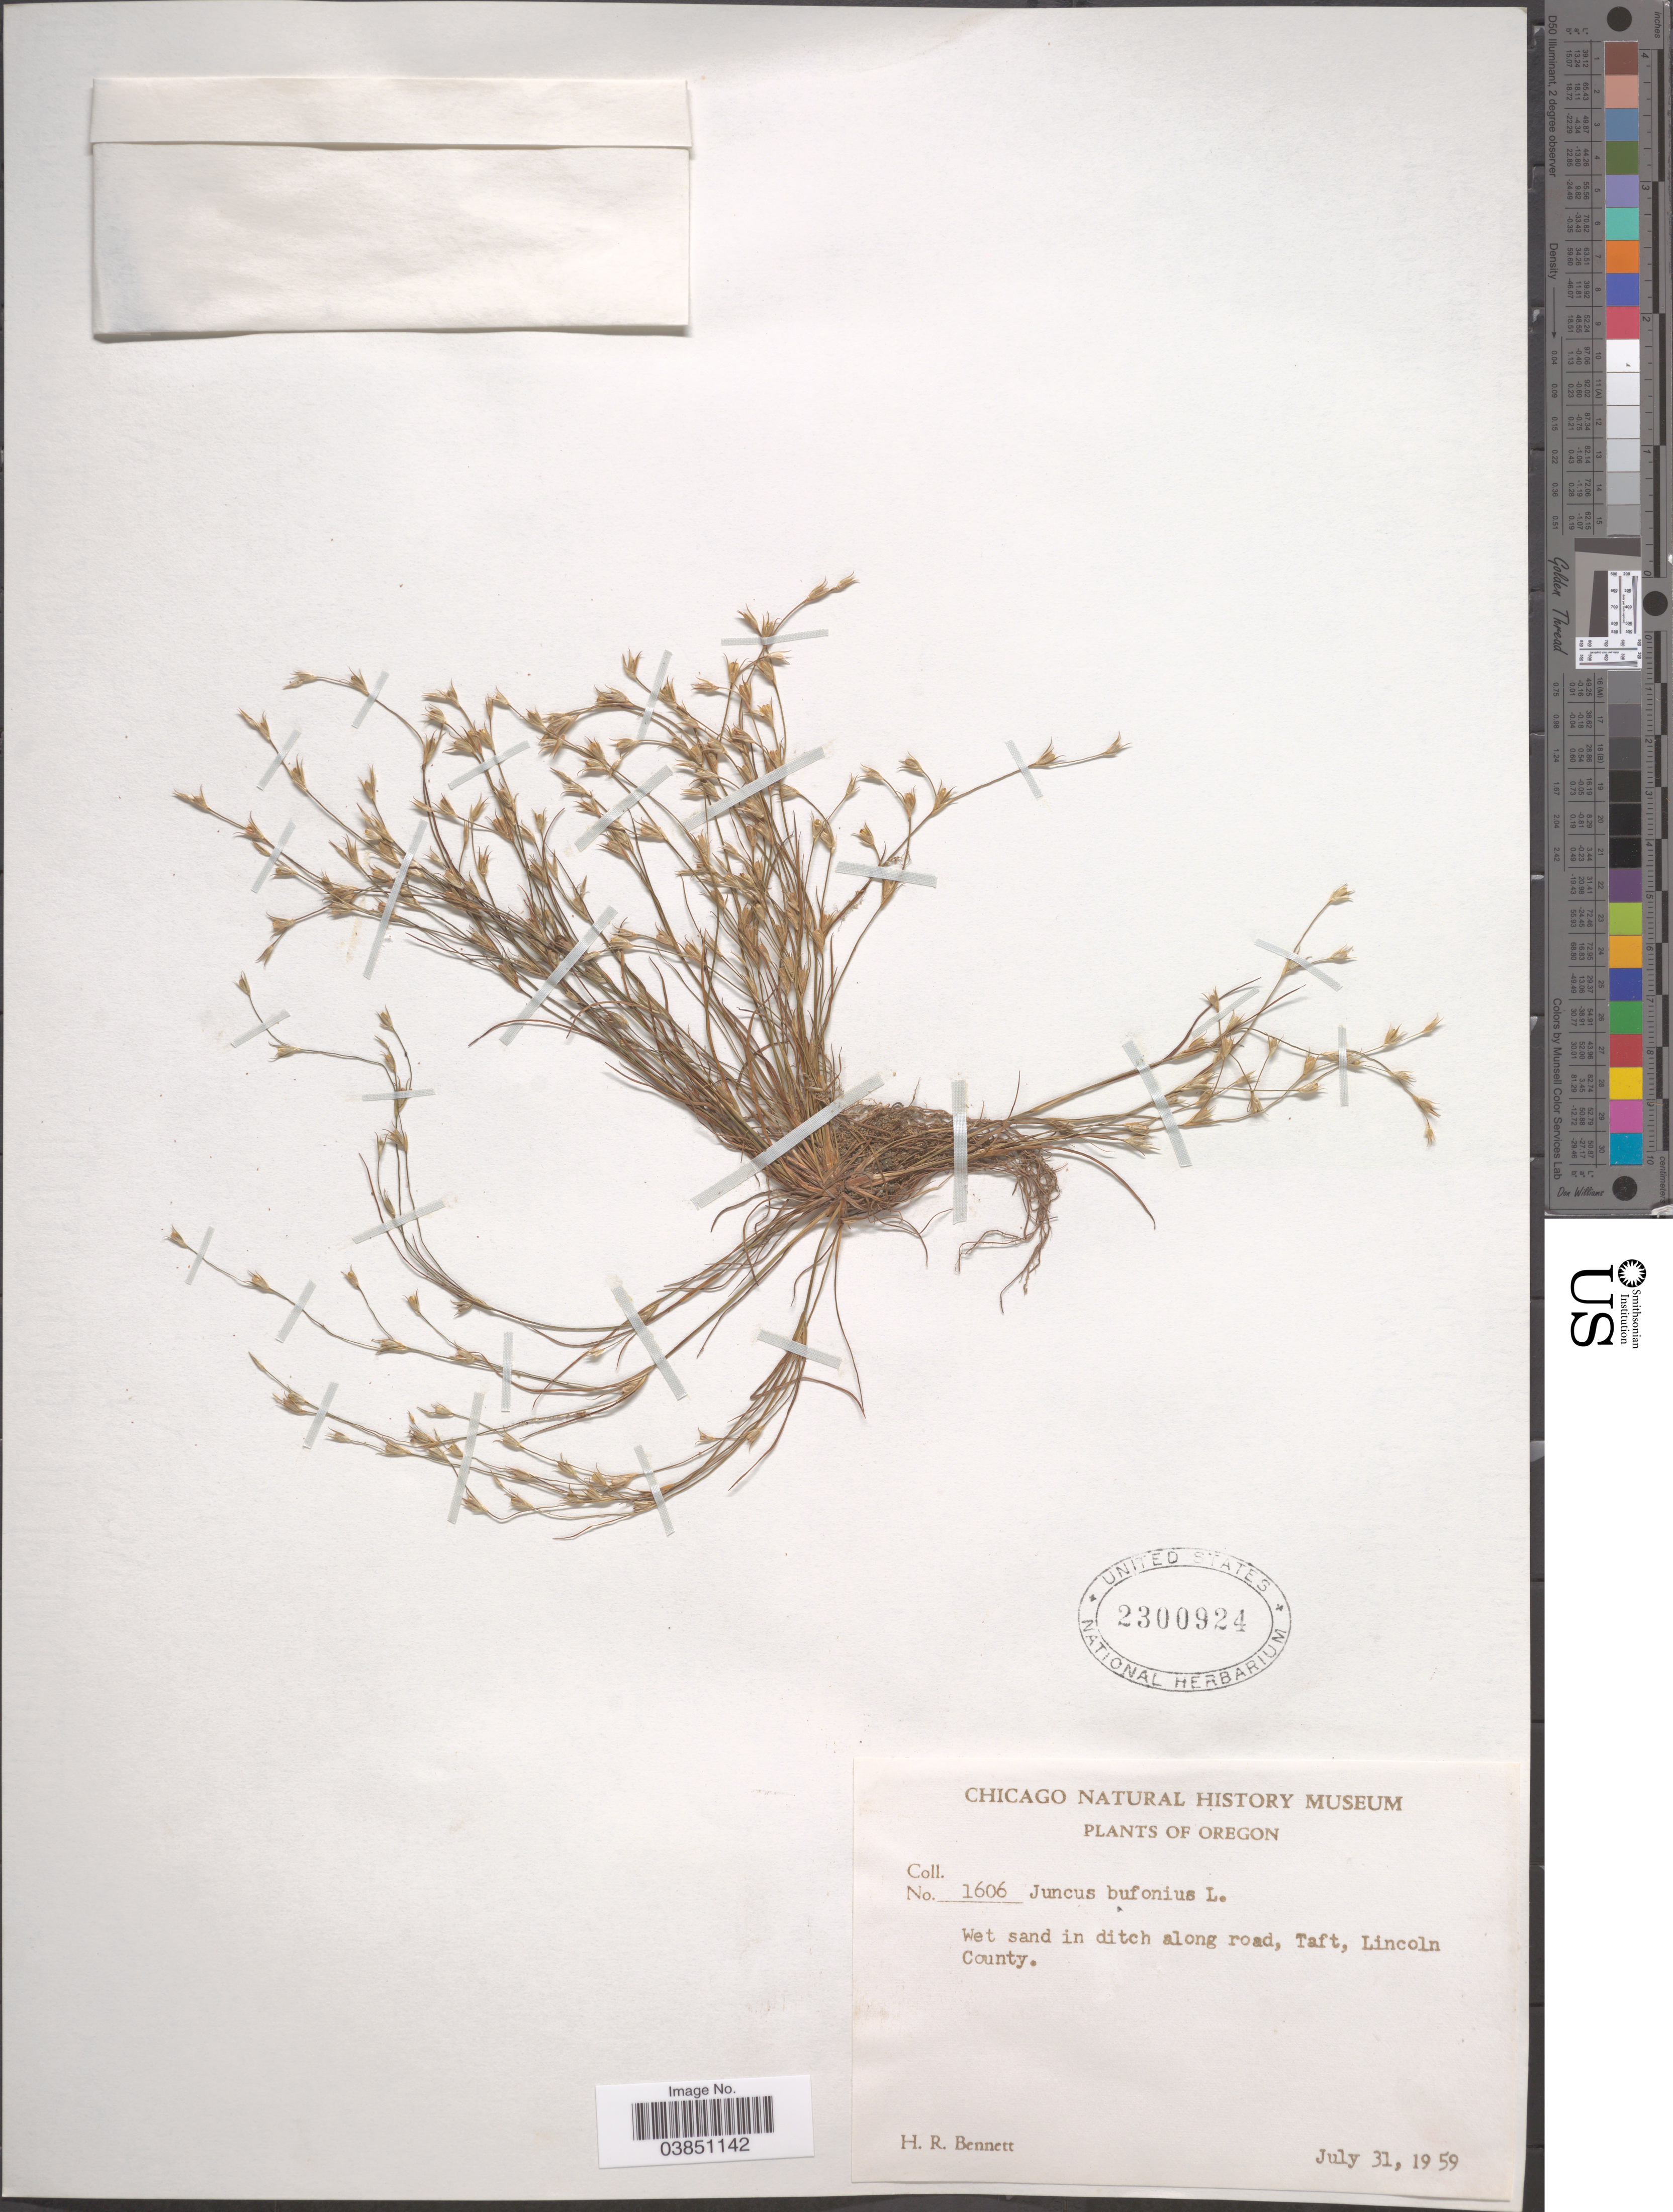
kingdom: Plantae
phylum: Tracheophyta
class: Liliopsida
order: Poales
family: Juncaceae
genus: Juncus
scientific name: Juncus bufonius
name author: L.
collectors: H. R. Bennett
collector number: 1606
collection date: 1959-07-31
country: United States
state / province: Oregon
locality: Taft, Lincoln County.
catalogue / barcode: US 2300924